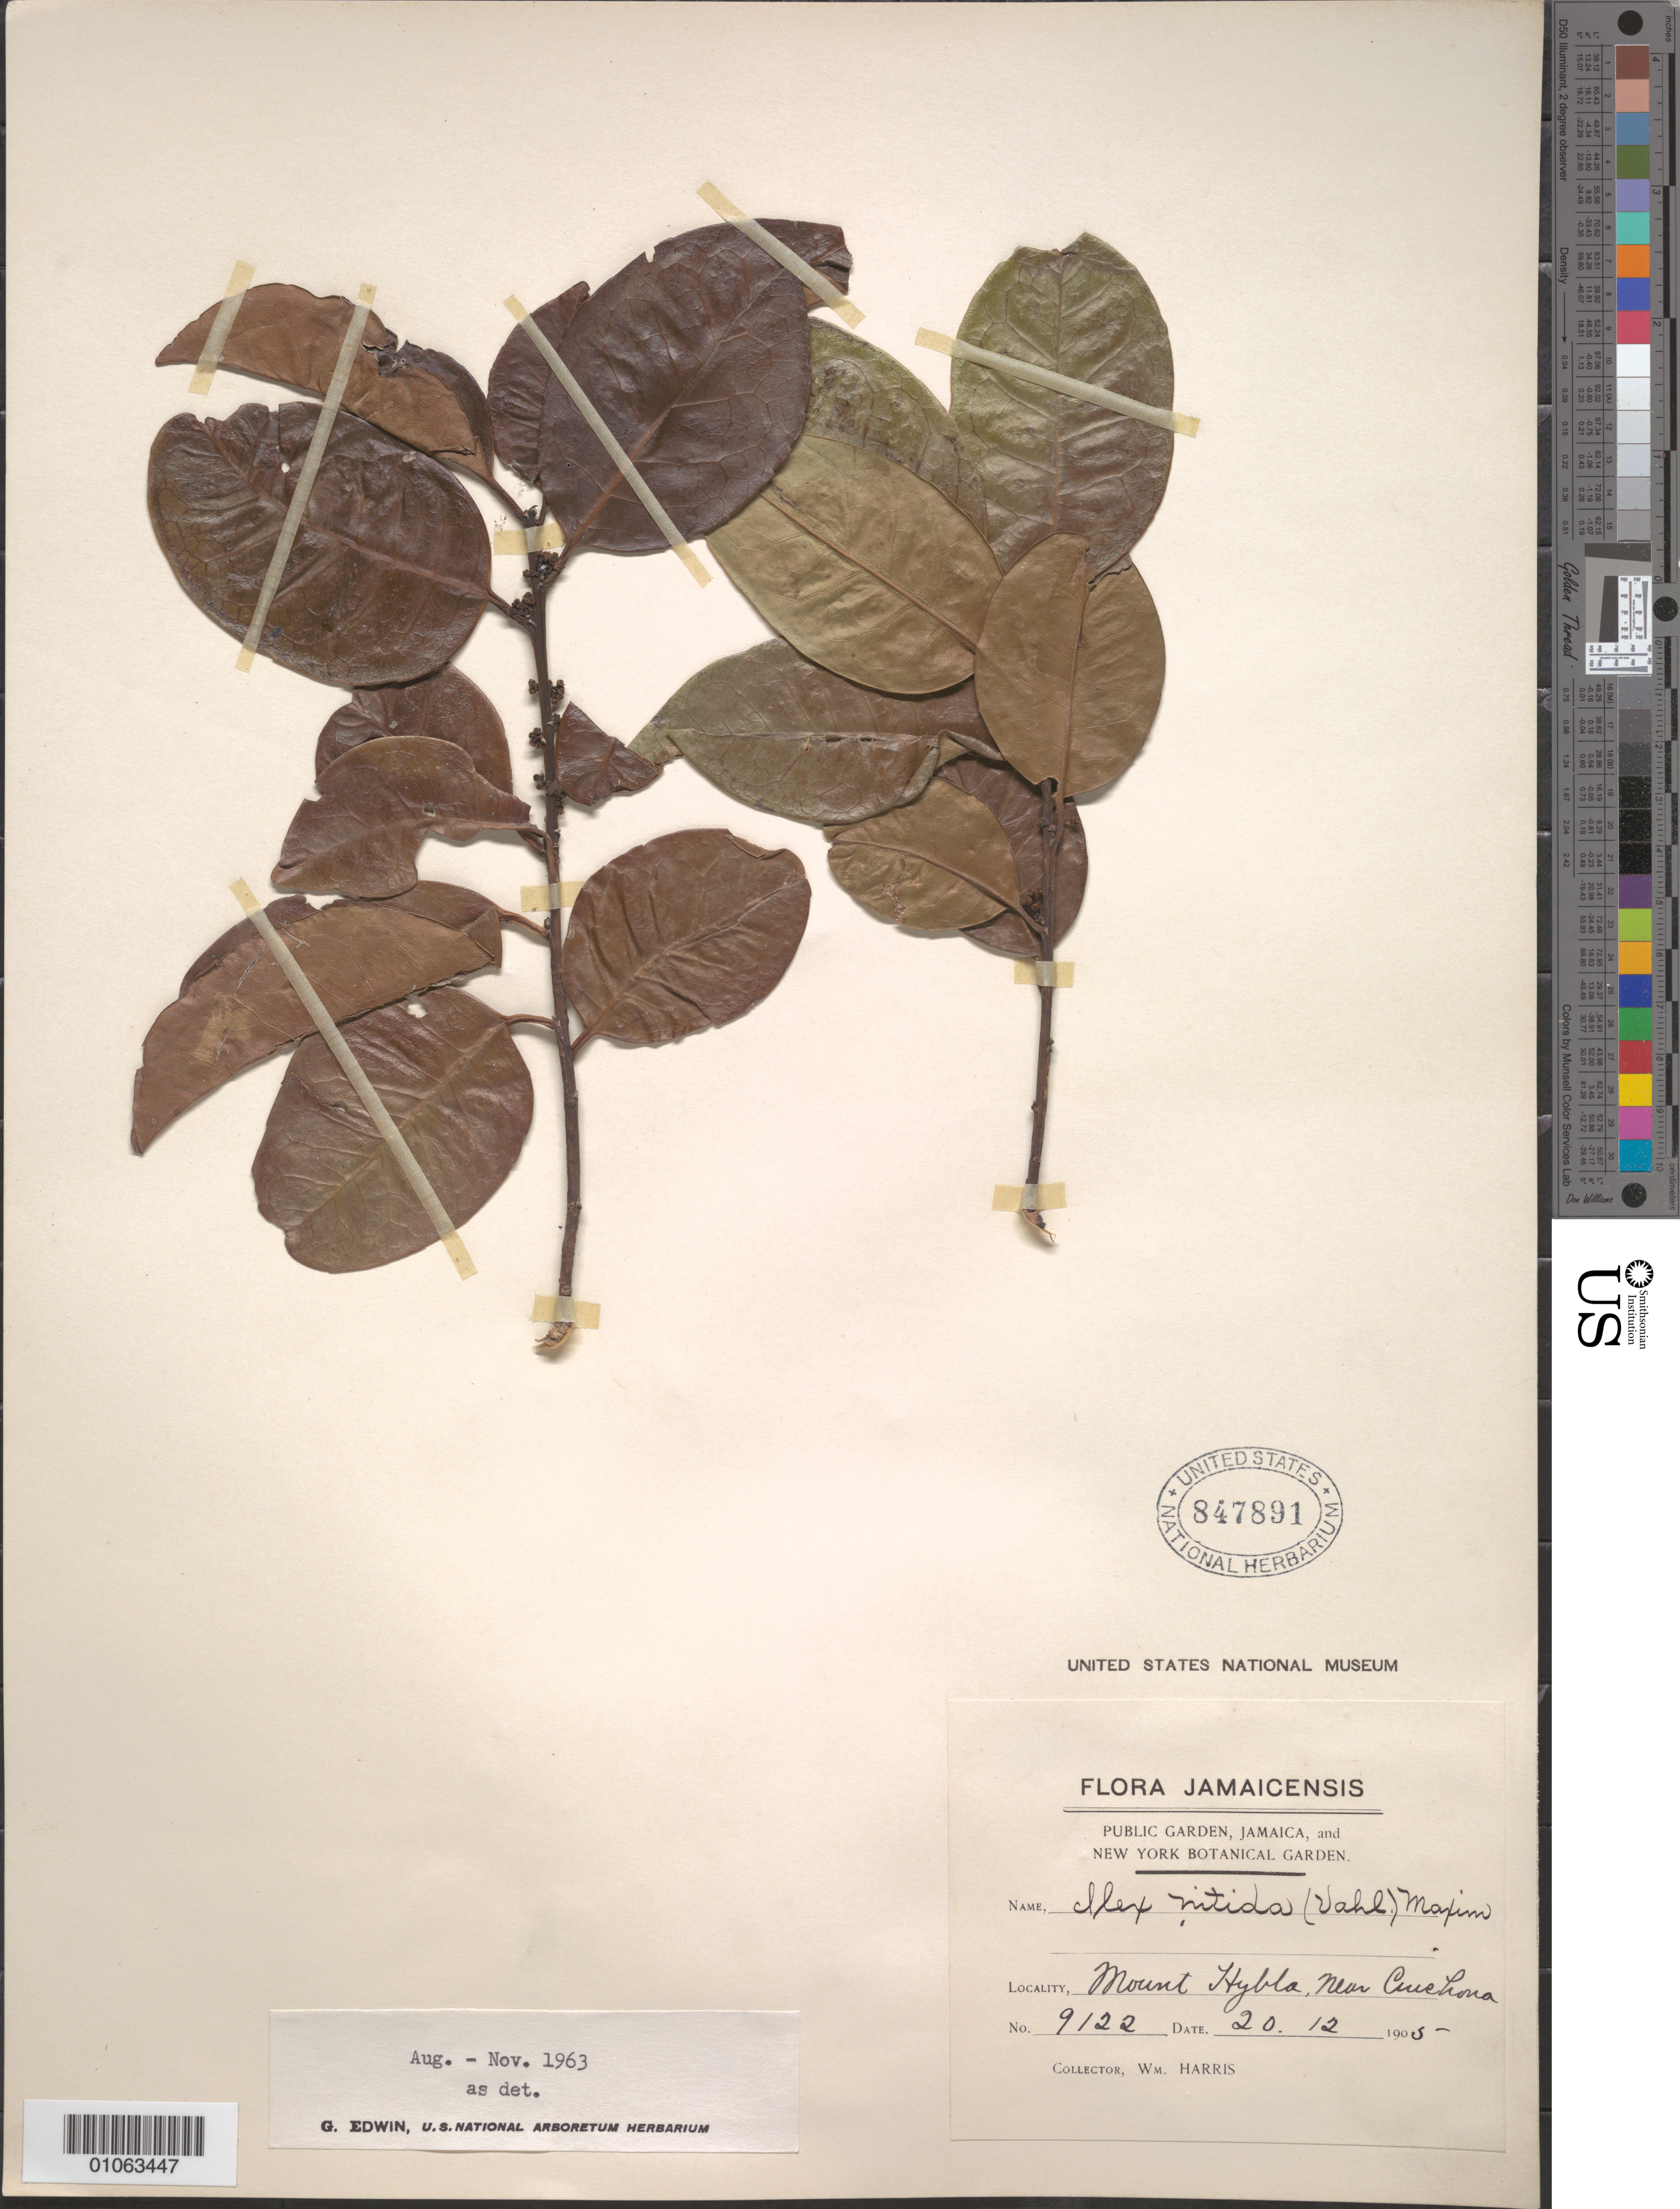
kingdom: Plantae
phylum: Tracheophyta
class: Magnoliopsida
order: Aquifoliales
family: Aquifoliaceae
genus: Ilex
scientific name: Ilex nitida f. nitida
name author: (Vahl) Maxim.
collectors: W. Harris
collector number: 9122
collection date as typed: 20 Dec 1905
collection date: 1905-12-20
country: Jamaica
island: Jamaica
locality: Mount Hybla.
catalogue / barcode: US 847891